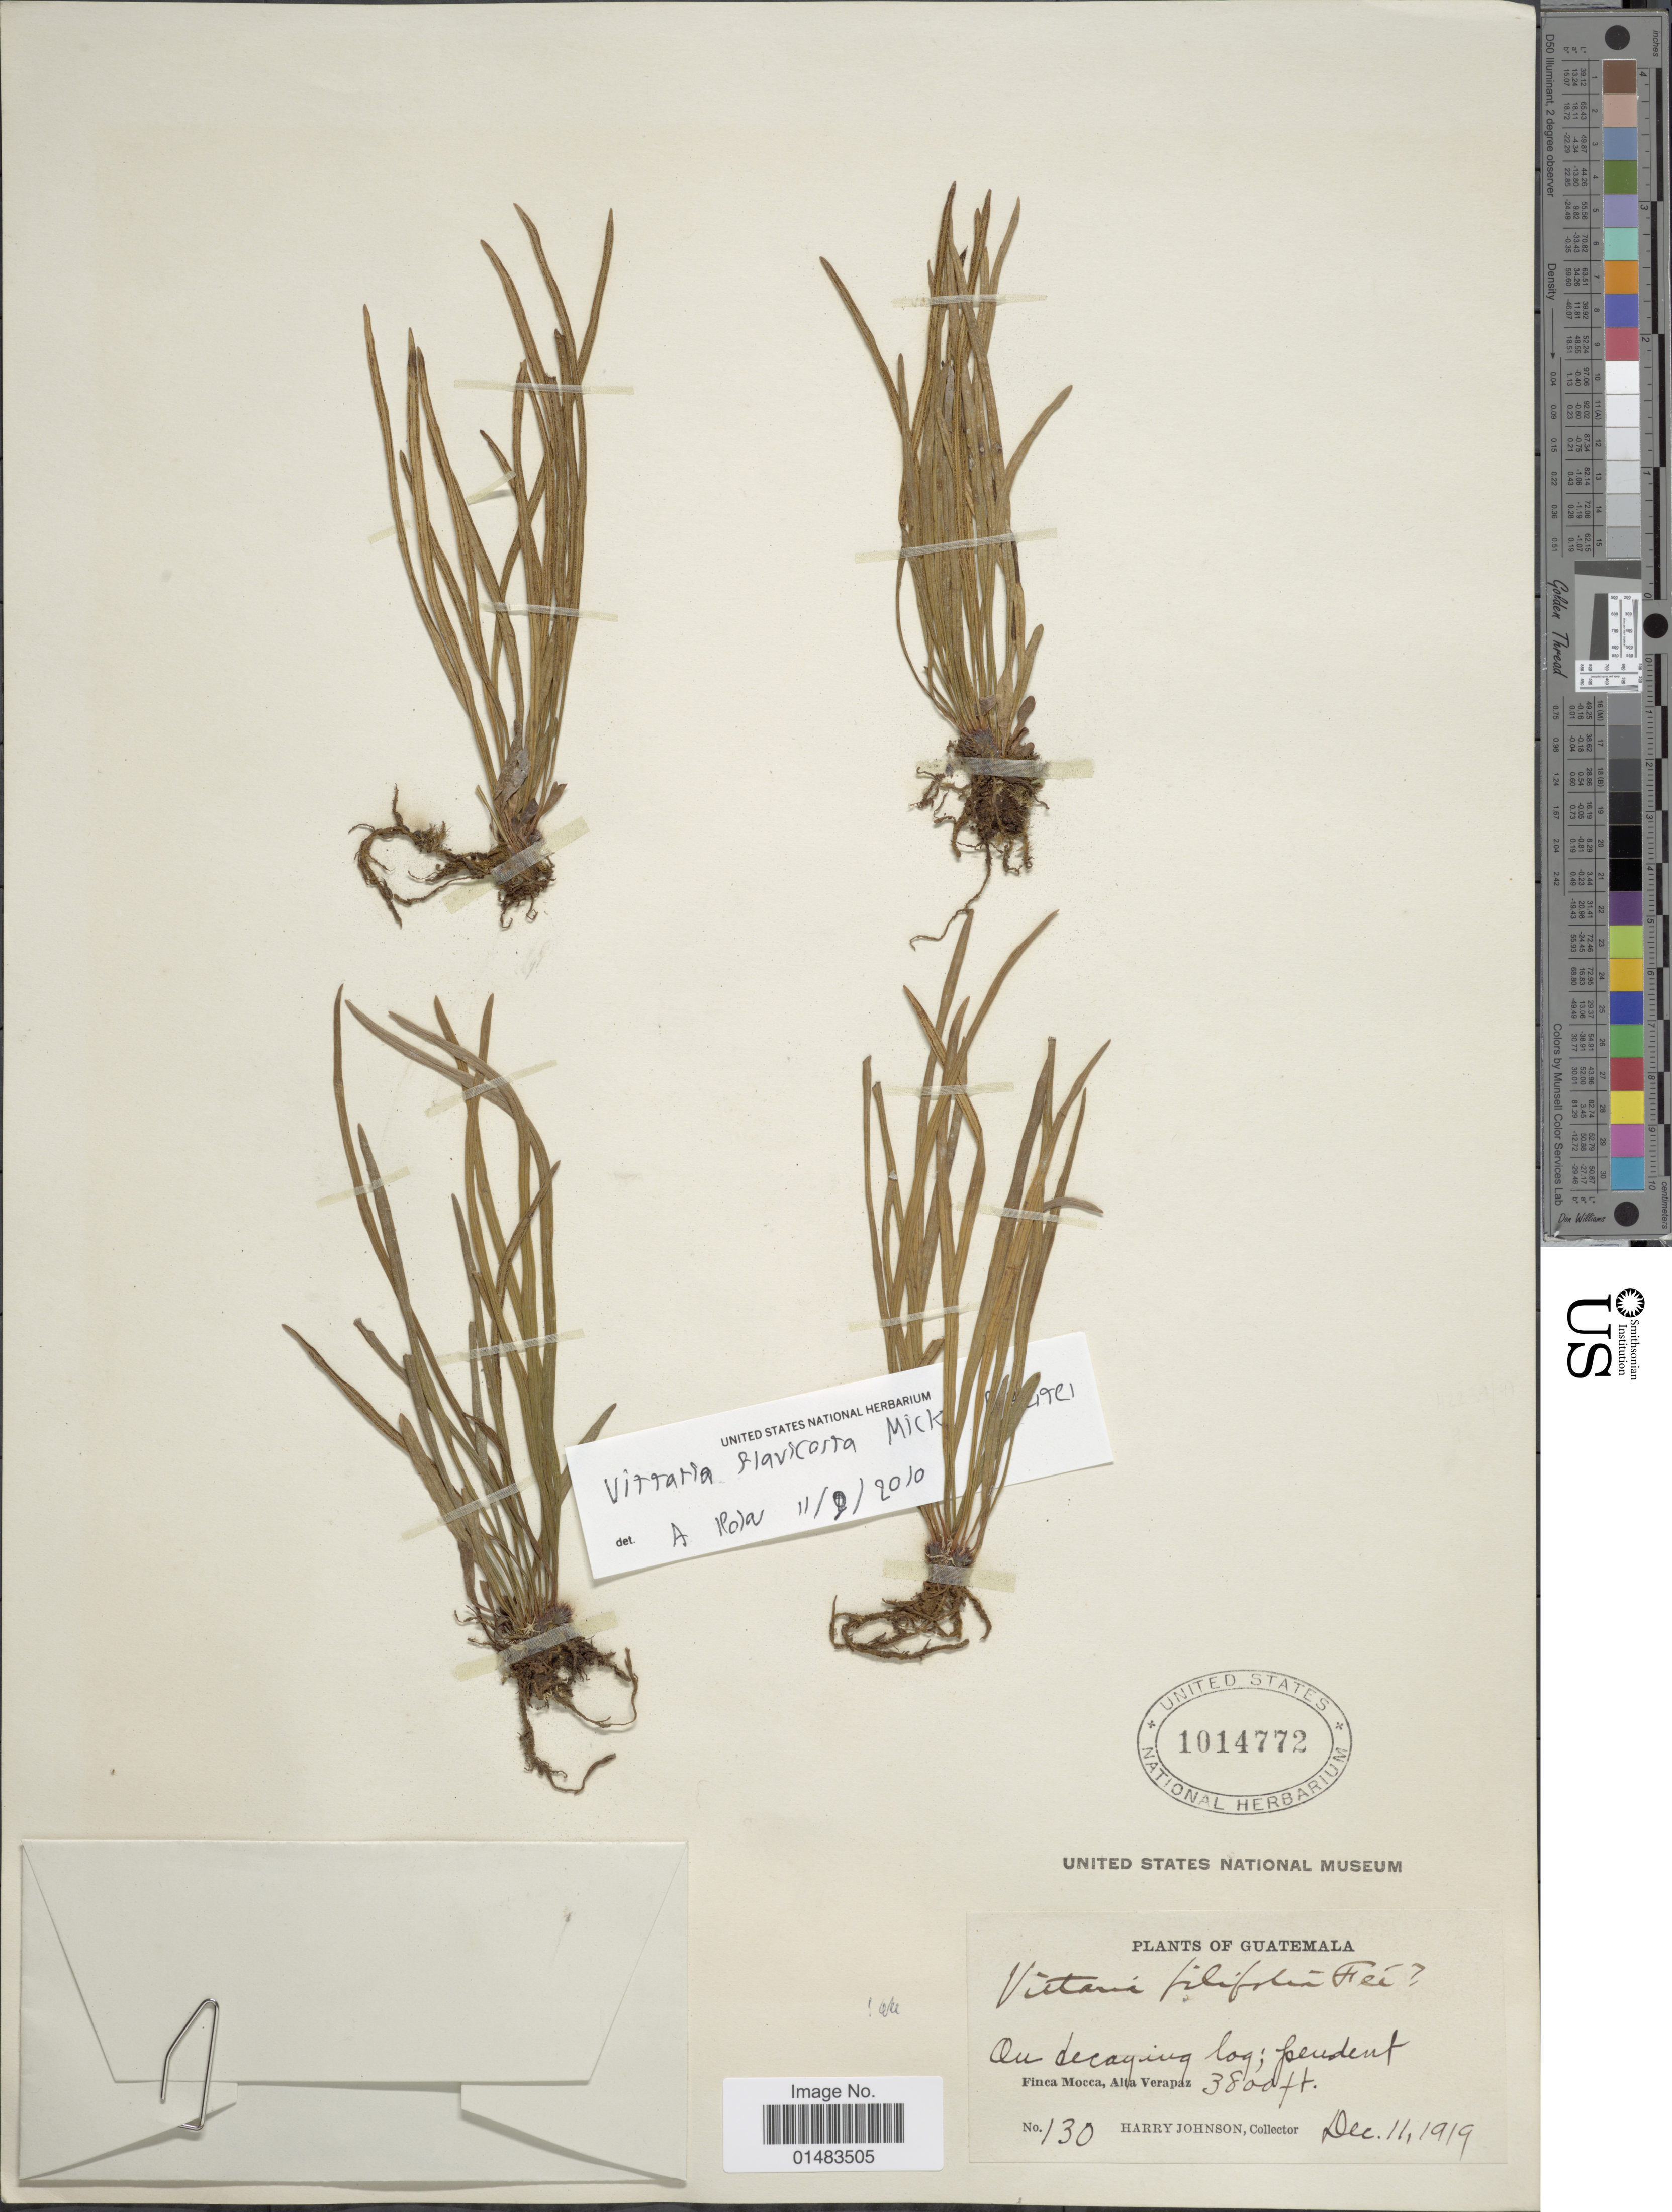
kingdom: Plantae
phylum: Tracheophyta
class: Polypodiopsida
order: Polypodiales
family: Pteridaceae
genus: Vittaria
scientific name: Vittaria graminifolia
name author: Kaulf.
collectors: H. Johnson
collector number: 130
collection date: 1919-12-11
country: Guatemala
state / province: Alta Verapaz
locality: Guatemala, On decaying log; pendent, Finca Mocca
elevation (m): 1158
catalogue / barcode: US 1014772